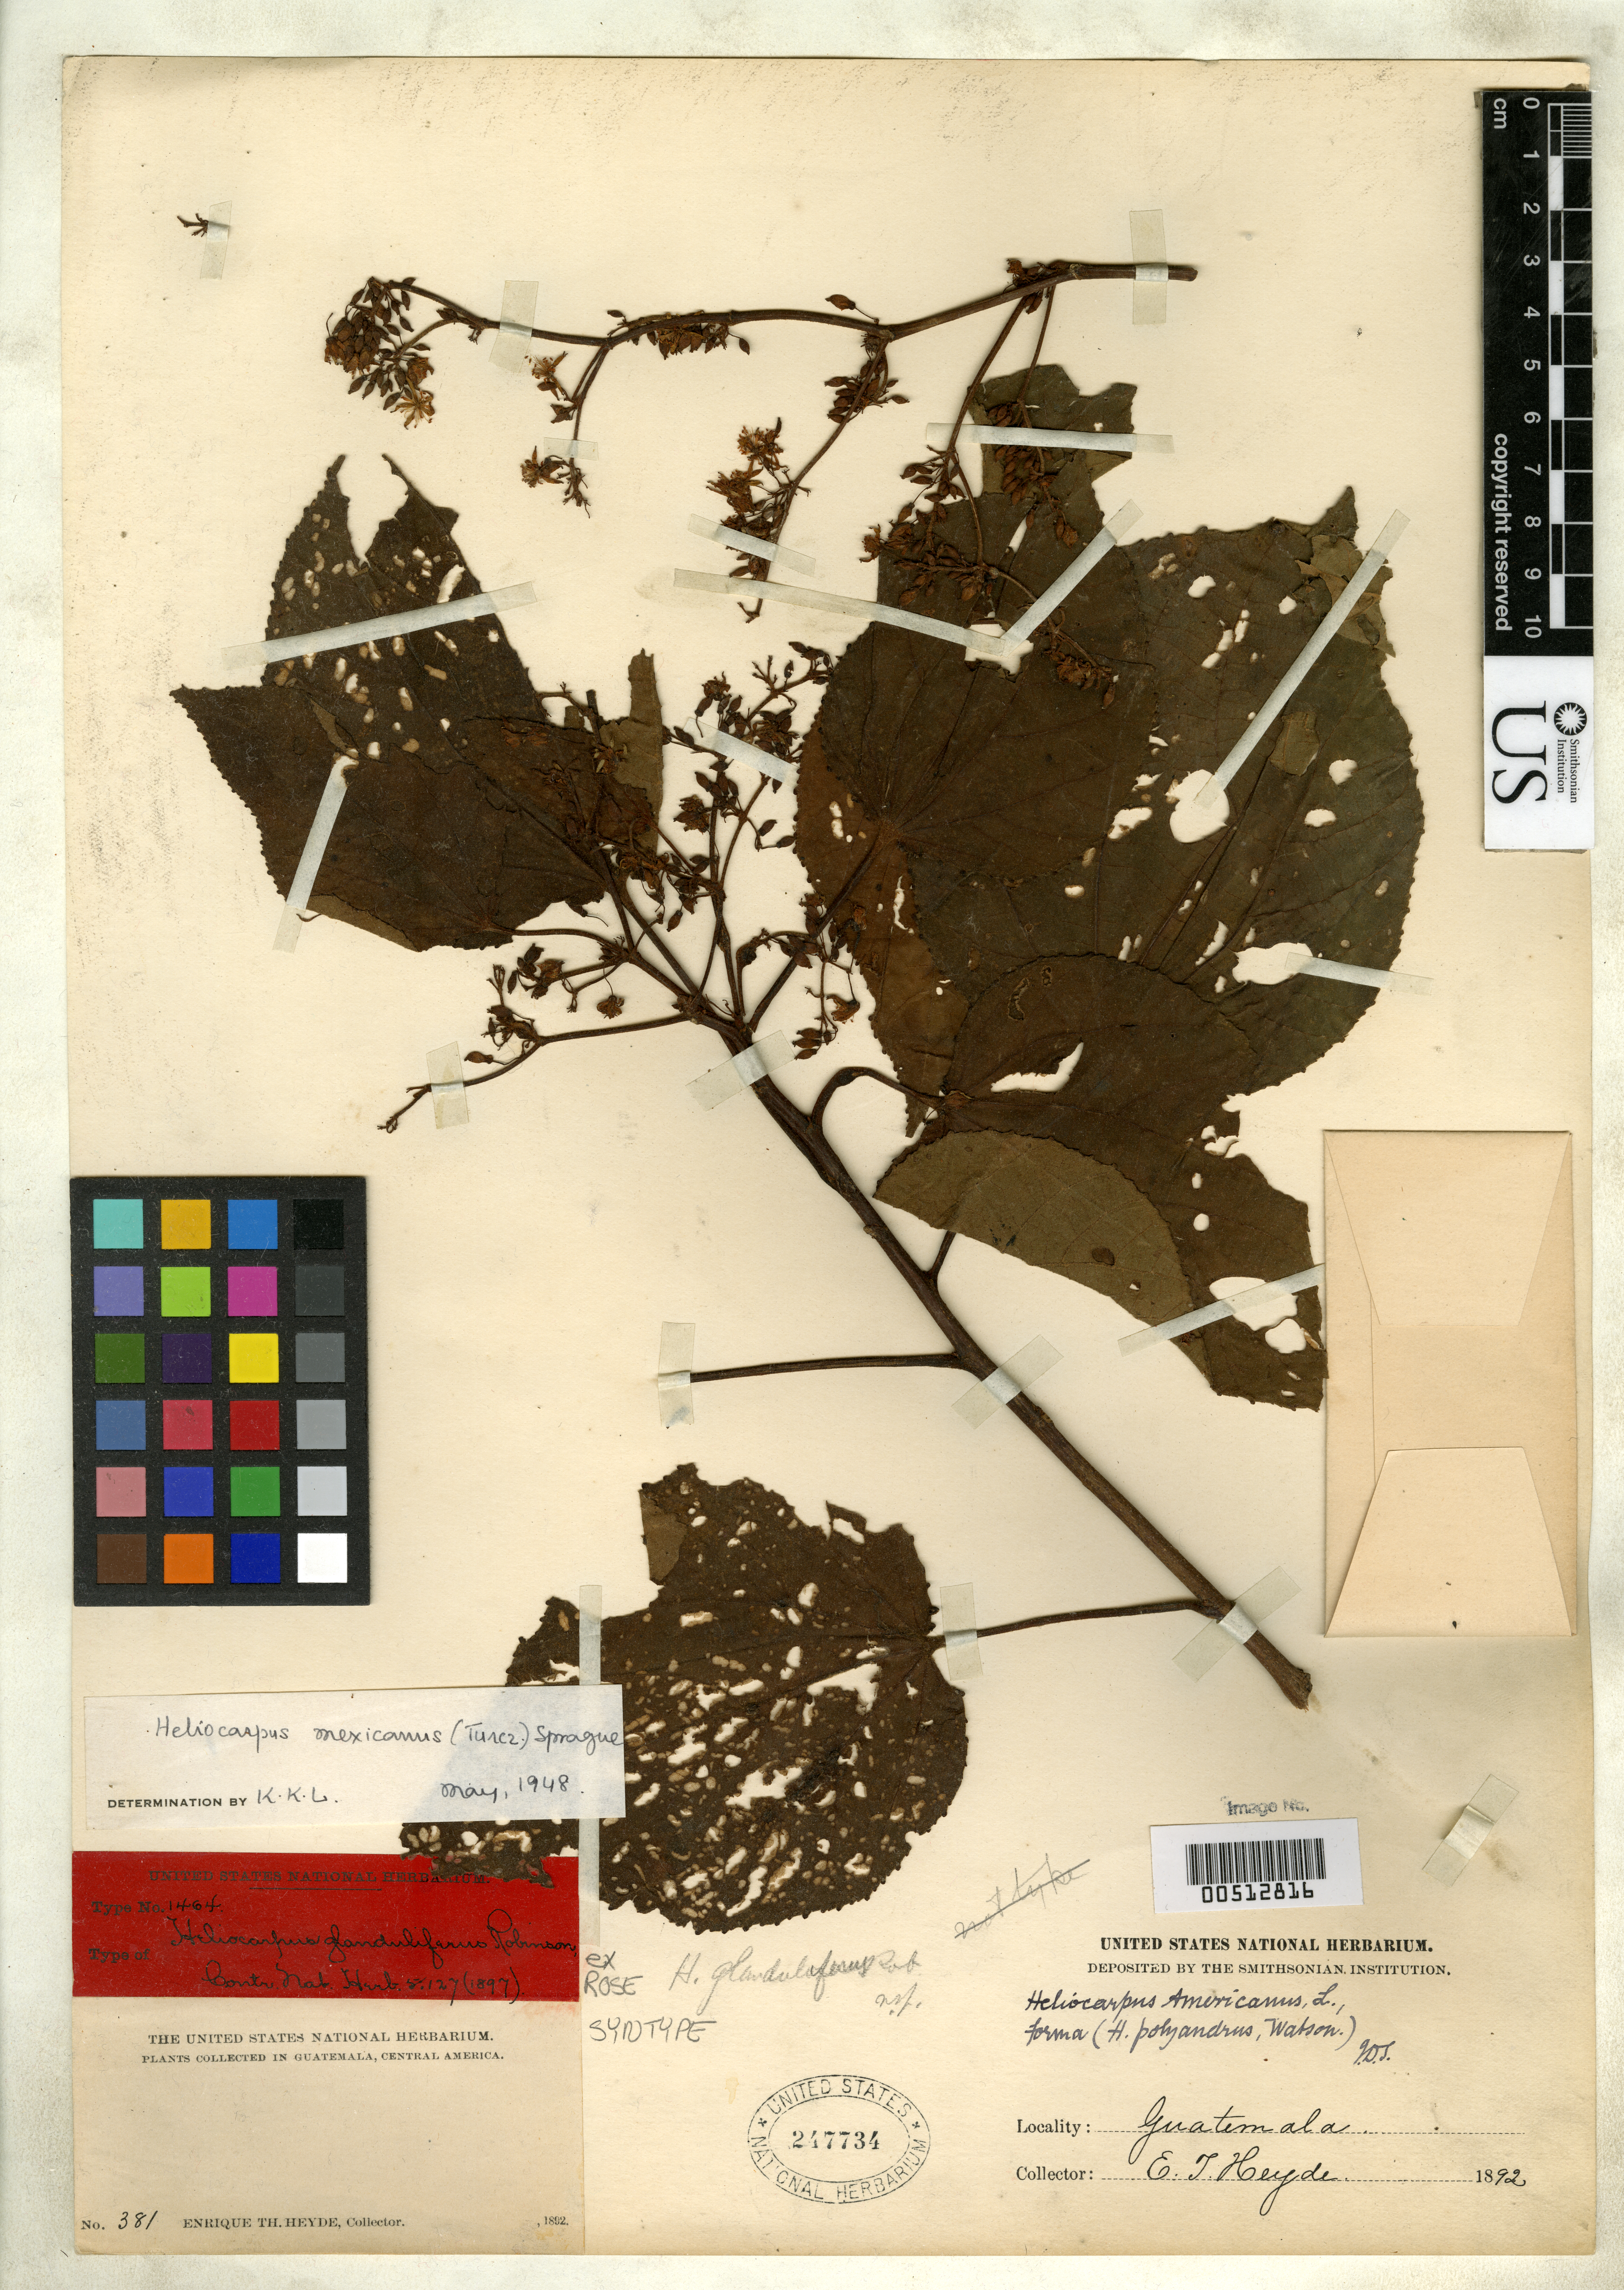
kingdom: Plantae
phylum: Tracheophyta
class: Magnoliopsida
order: Malvales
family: Malvaceae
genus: Heliocarpus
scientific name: Heliocarpus glandulifer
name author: B.L. Rob. ex Rose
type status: Syntype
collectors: E. T. Heyde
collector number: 381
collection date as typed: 1892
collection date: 1892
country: Guatemala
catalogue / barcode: US 247734